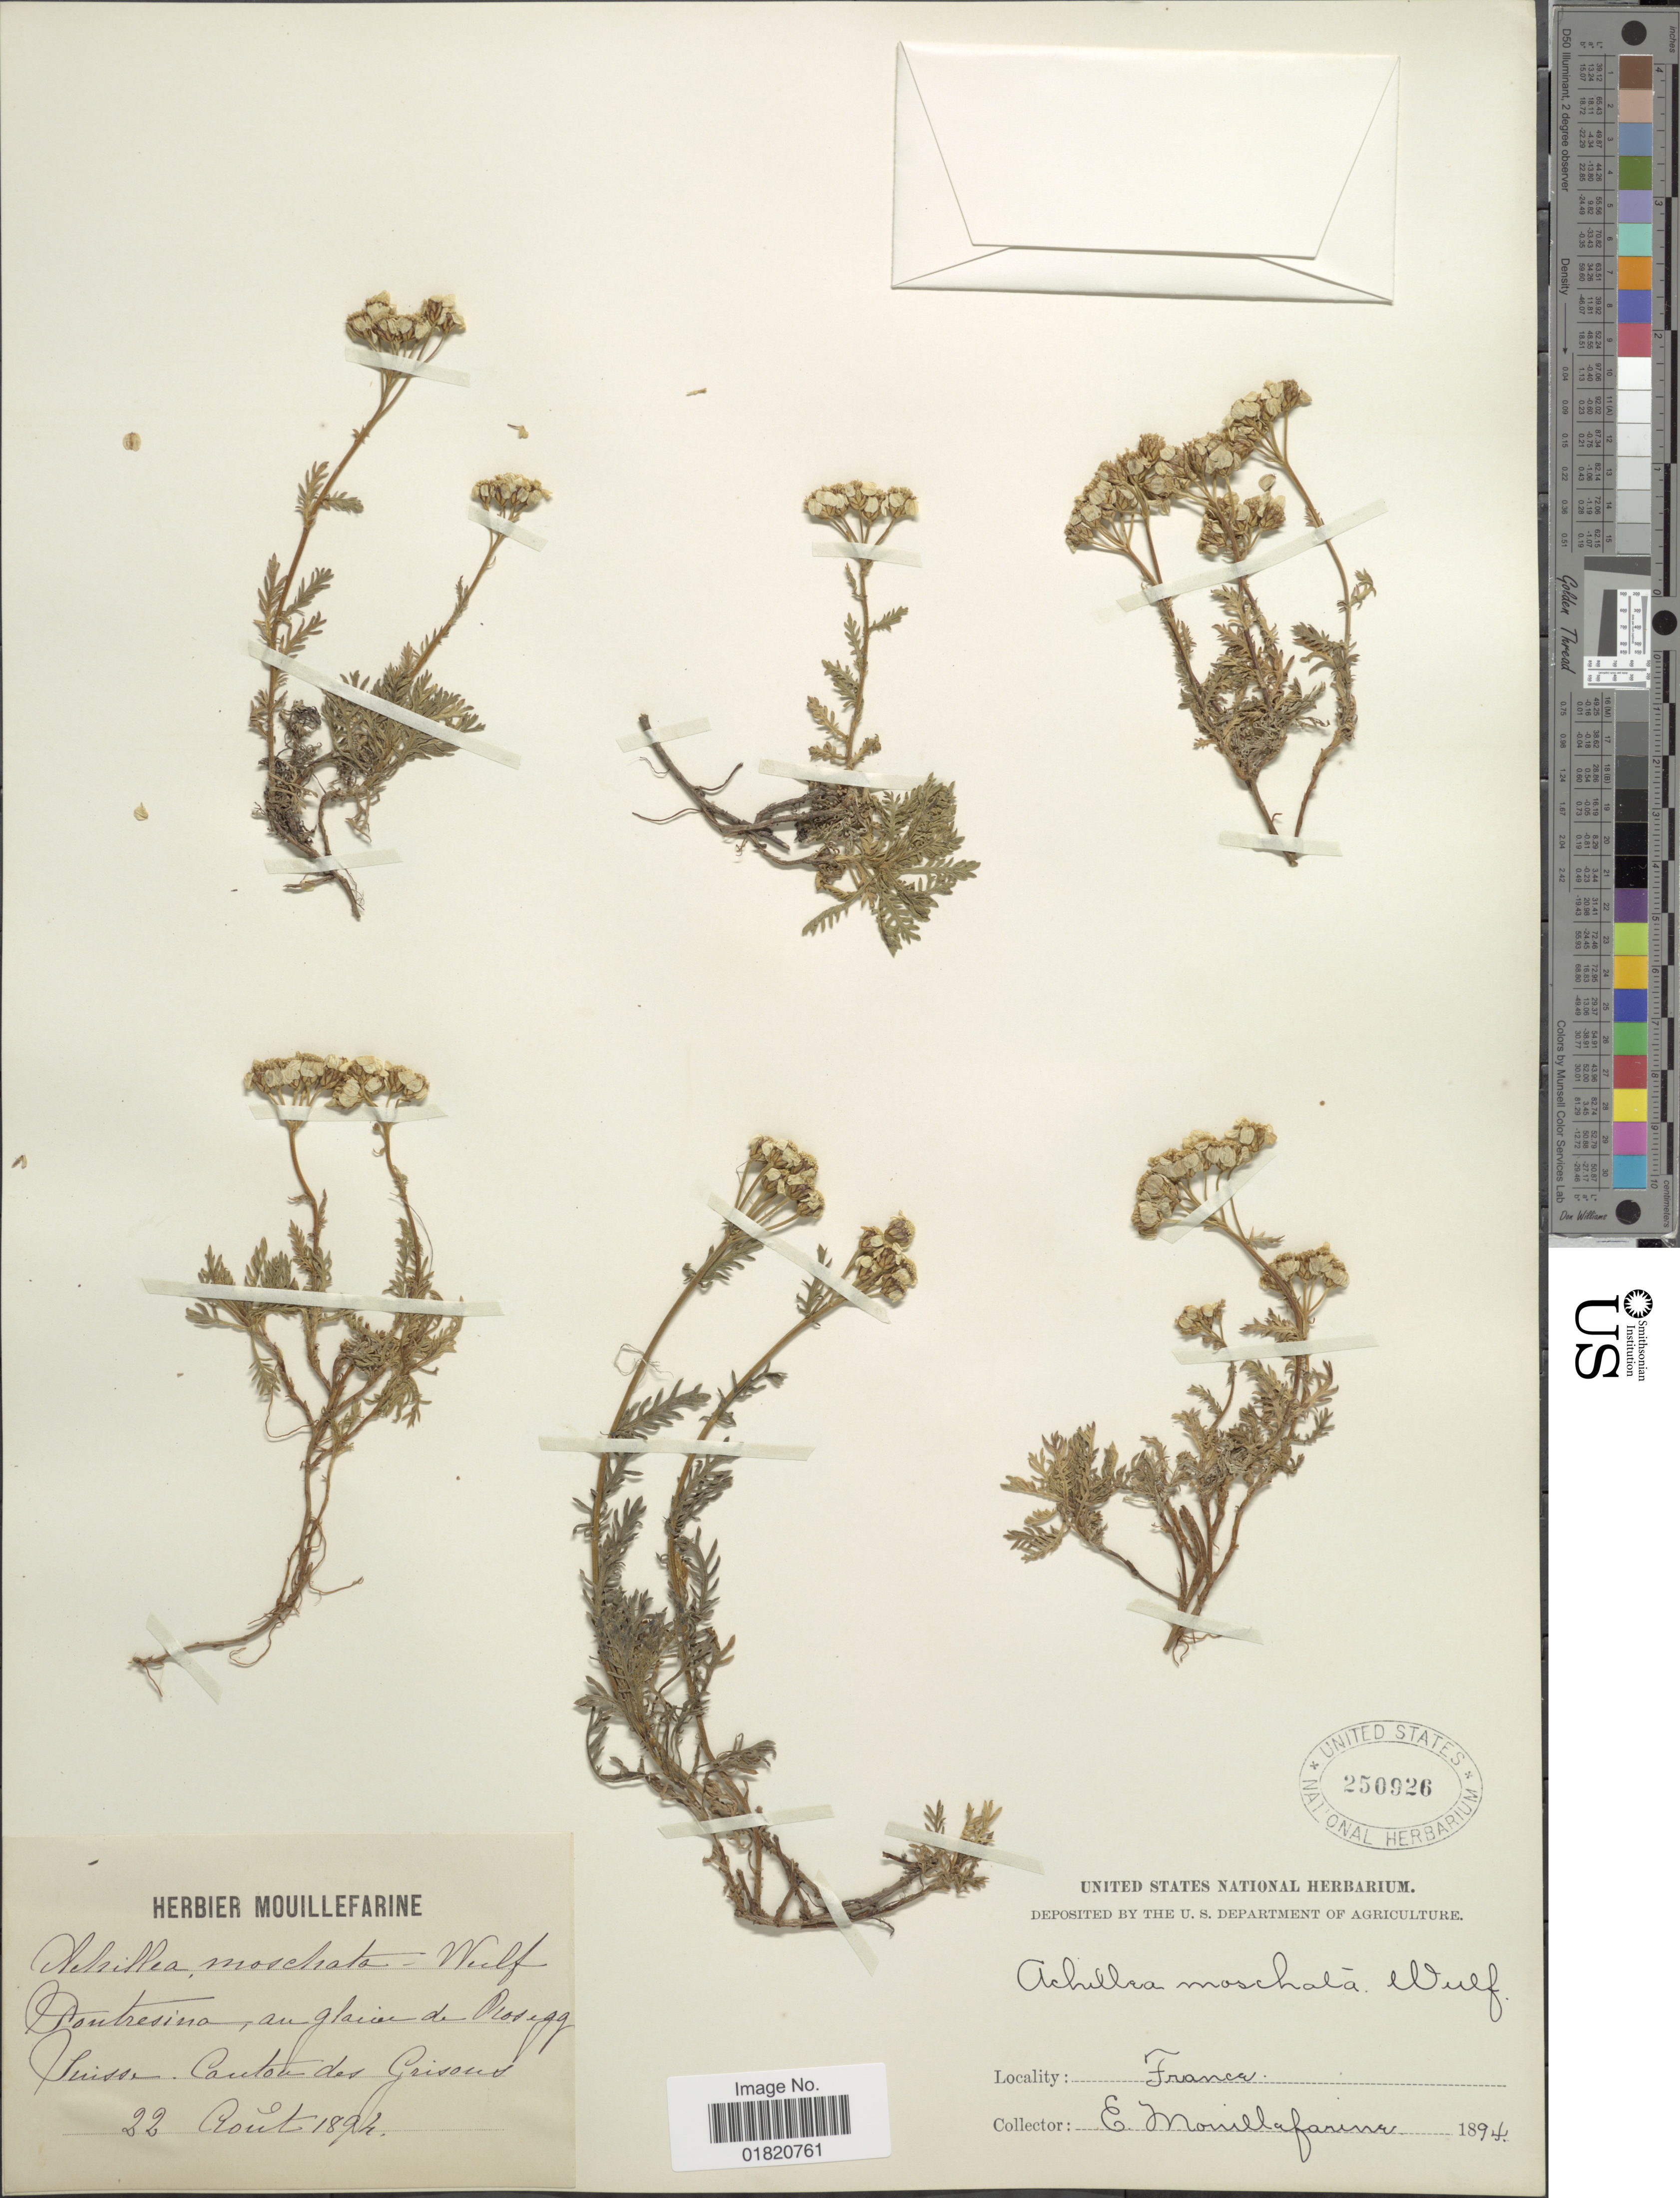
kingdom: Plantae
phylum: Tracheophyta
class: Magnoliopsida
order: Asterales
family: Asteraceae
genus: Achillea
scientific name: Achillea moschata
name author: Wulfen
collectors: E. Mouillefarine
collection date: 1894-08-22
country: Switzerland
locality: Pontresina, au glacier de Prosegg Suisse. Canton des Grisous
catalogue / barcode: US 250926